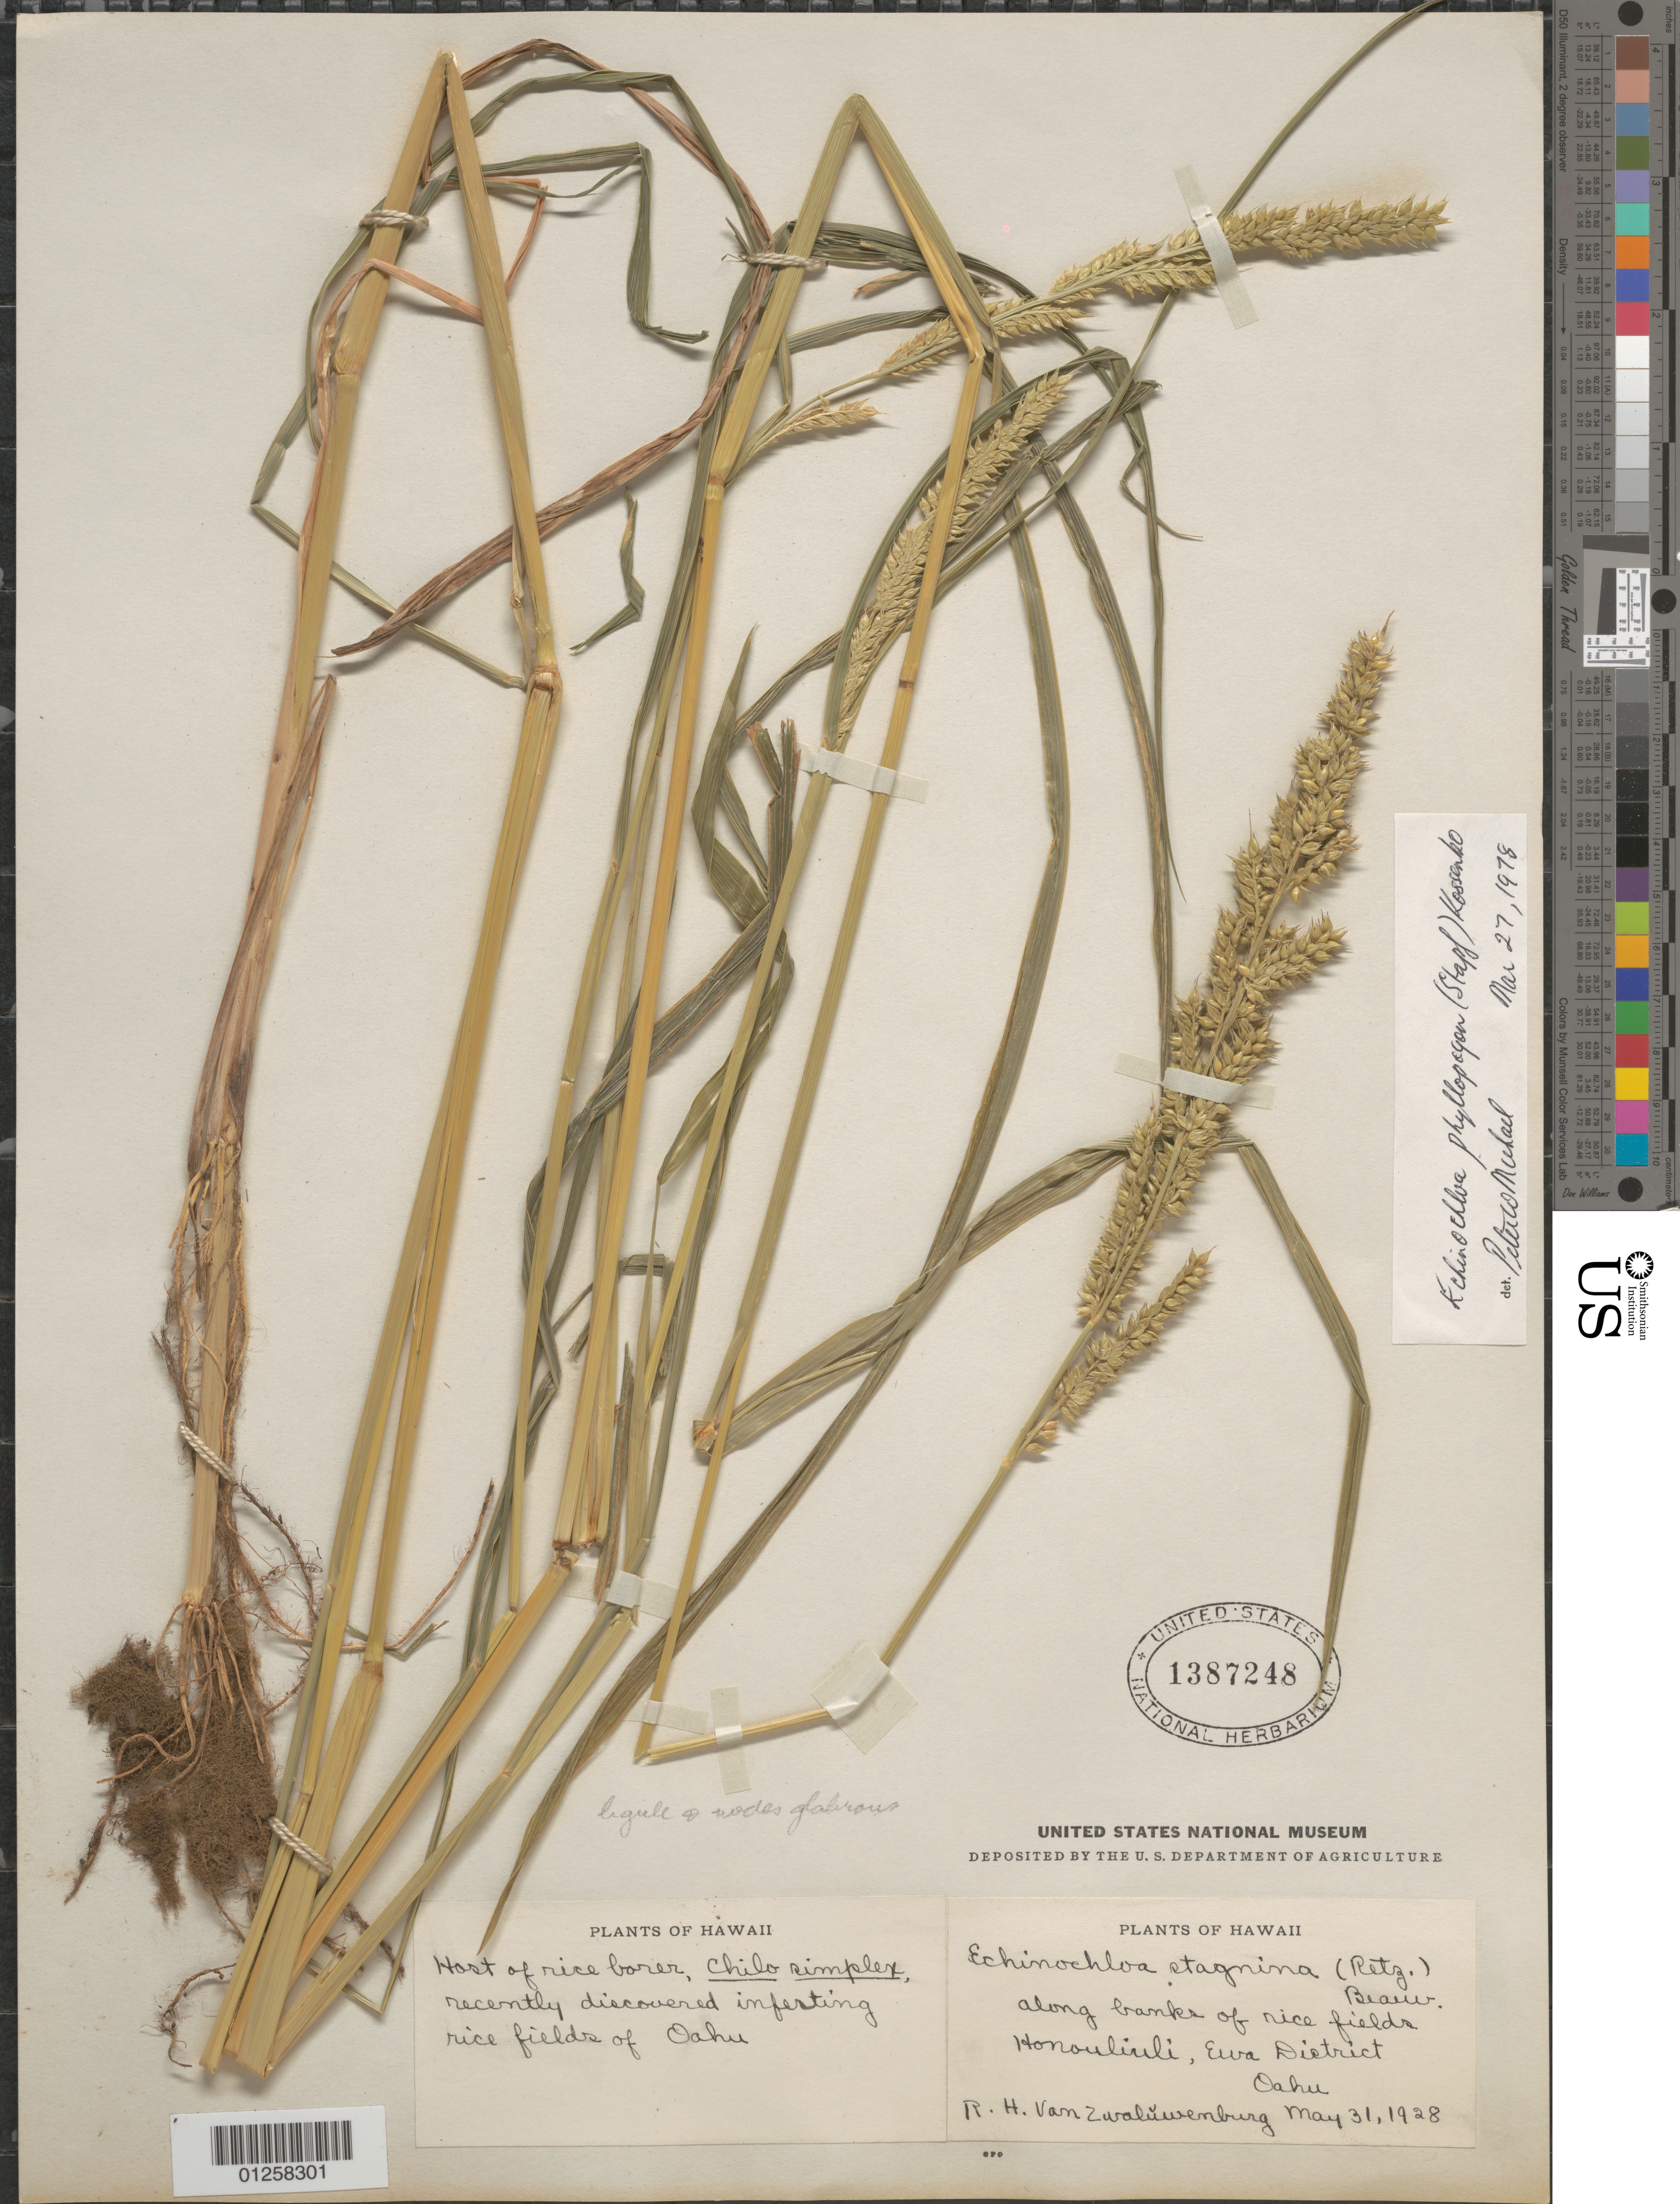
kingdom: Plantae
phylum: Tracheophyta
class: Liliopsida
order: Poales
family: Poaceae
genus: Echinochloa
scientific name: Echinochloa oryzoides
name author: (Ard.) Fritsch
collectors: R. Van Zwaluwenberg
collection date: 1928-05-31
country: United States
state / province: Hawaii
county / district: Honolulu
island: Oahu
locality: Honouliuli, Ewa District. along banks of rice fields.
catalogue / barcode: US 1387248